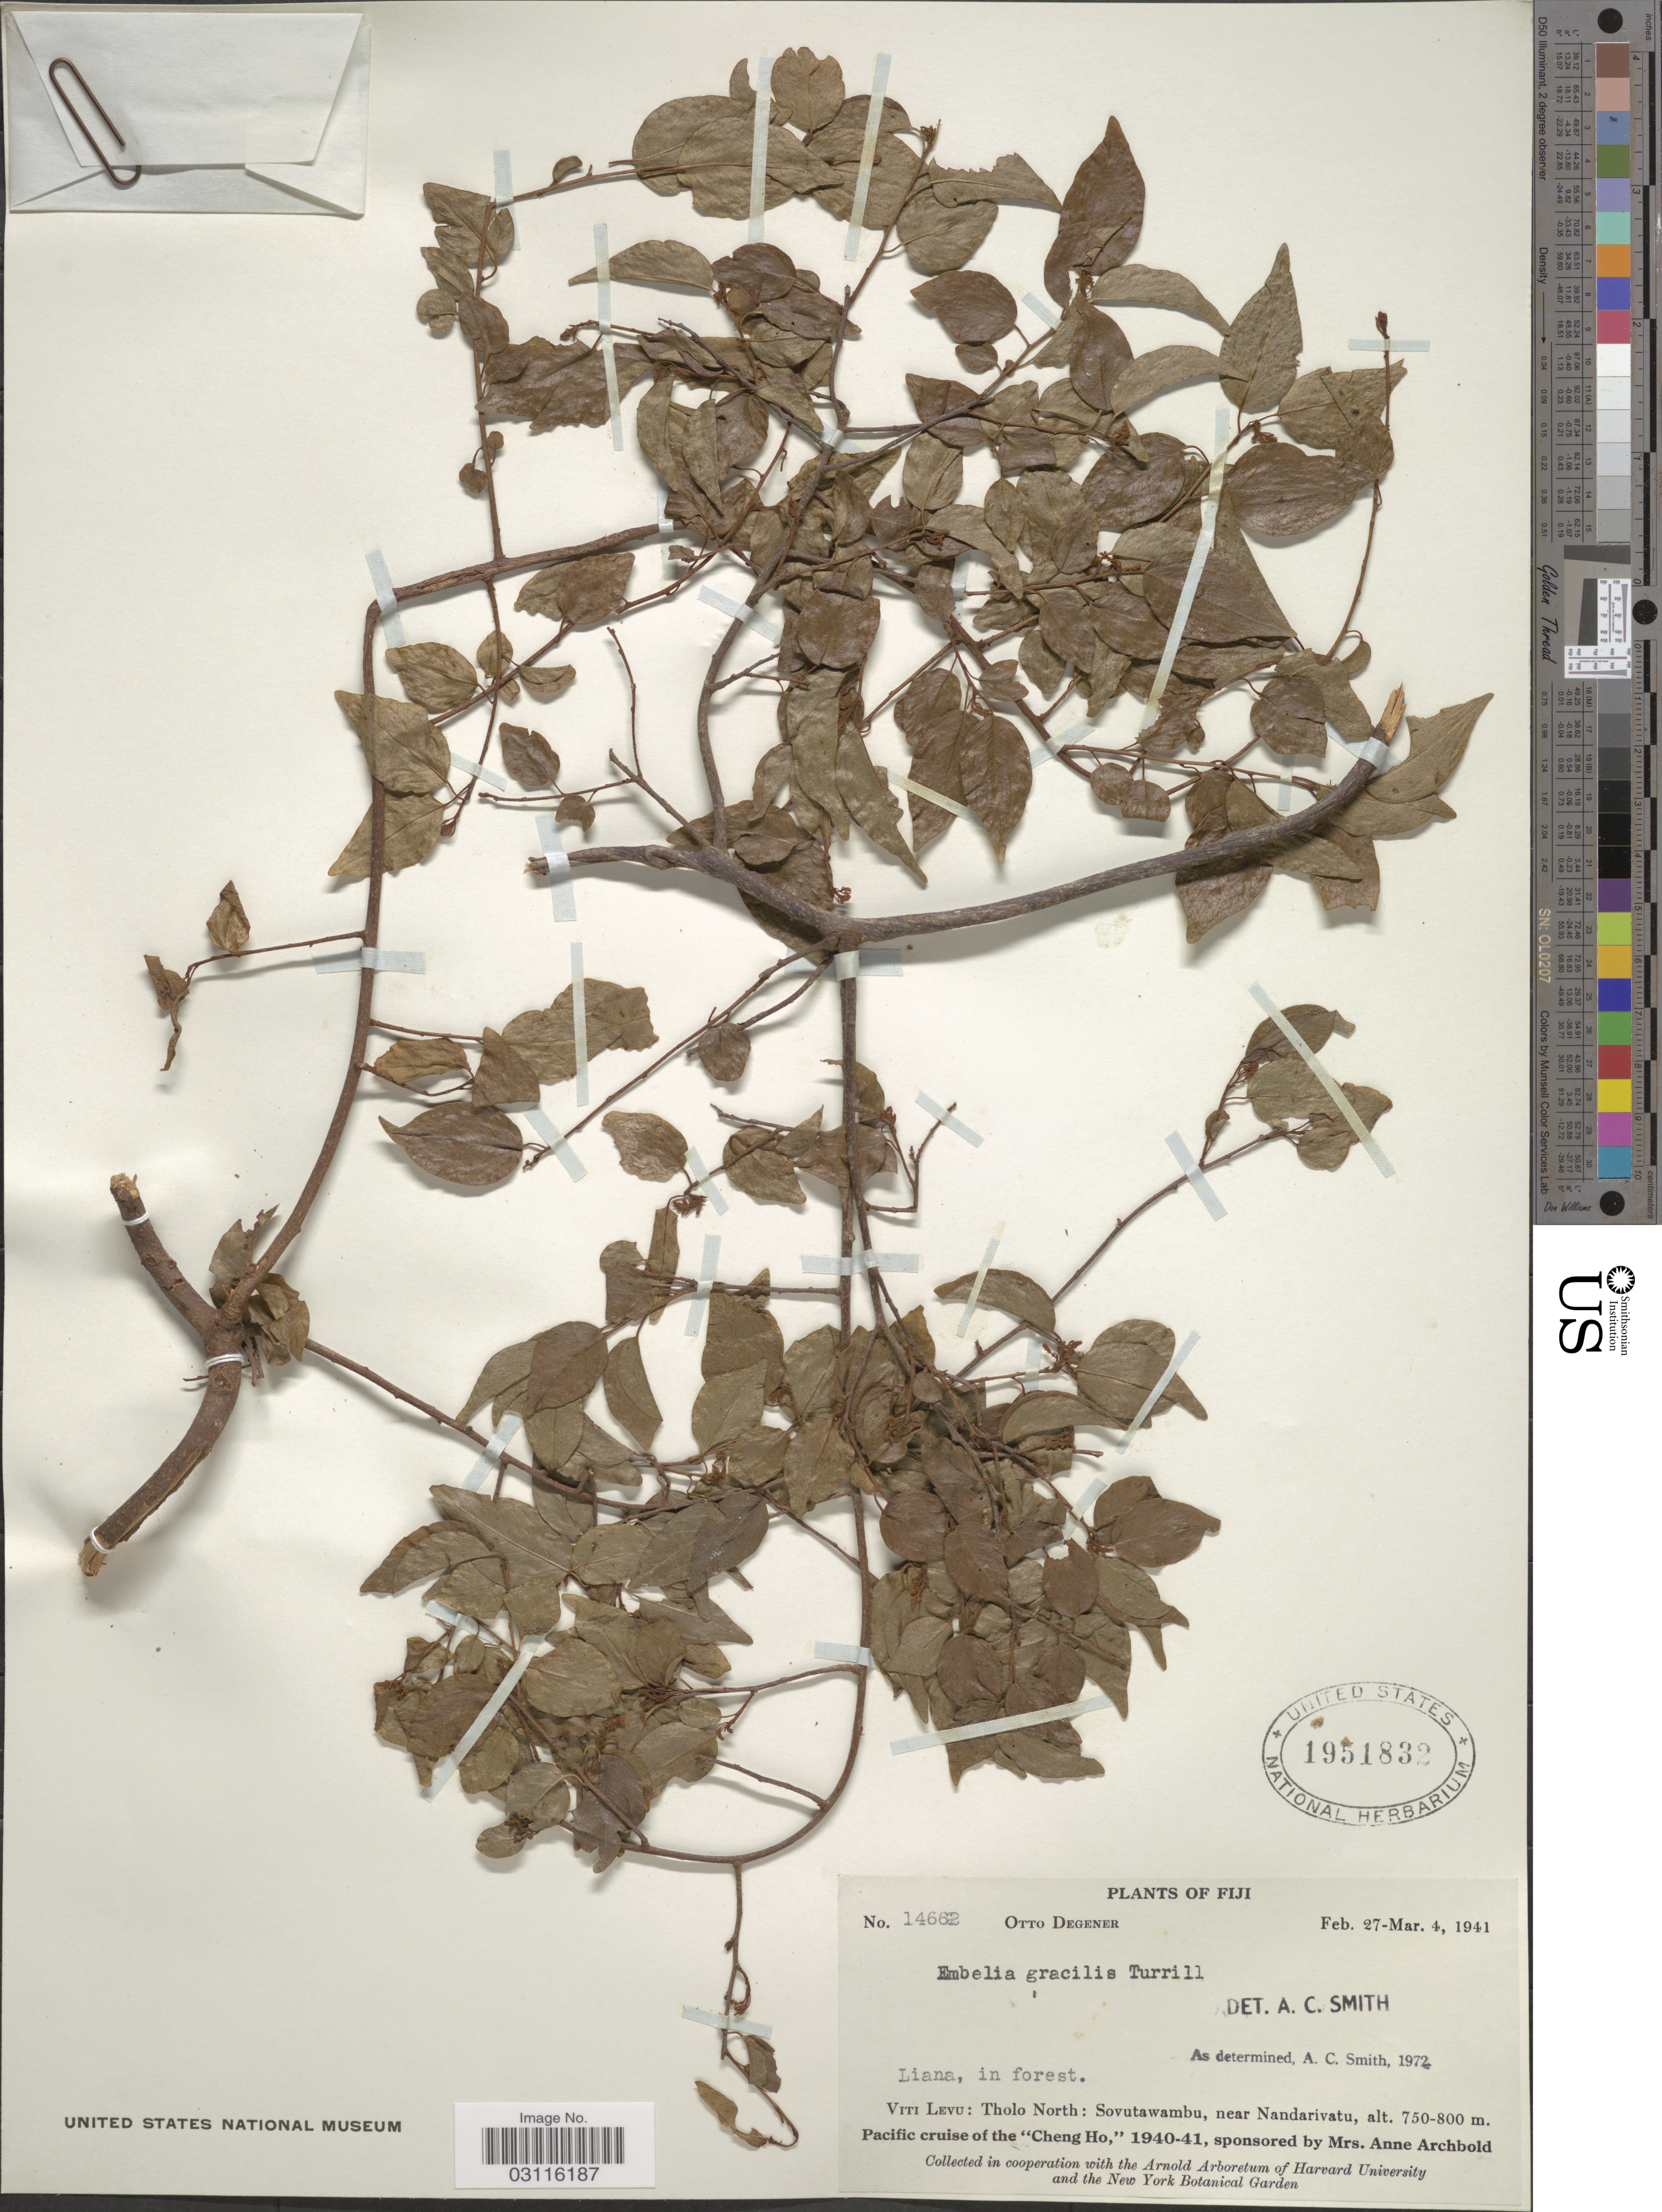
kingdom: Plantae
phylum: Tracheophyta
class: Magnoliopsida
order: Ericales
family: Primulaceae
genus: Embelia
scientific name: Embelia gracilis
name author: Turrill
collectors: O. Degener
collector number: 14662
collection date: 1941-02-27/1941-03-04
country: Fiji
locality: Viti Levu: Tholo North: Sovutawambu, near Nandarivatu.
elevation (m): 750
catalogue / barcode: US 1951832